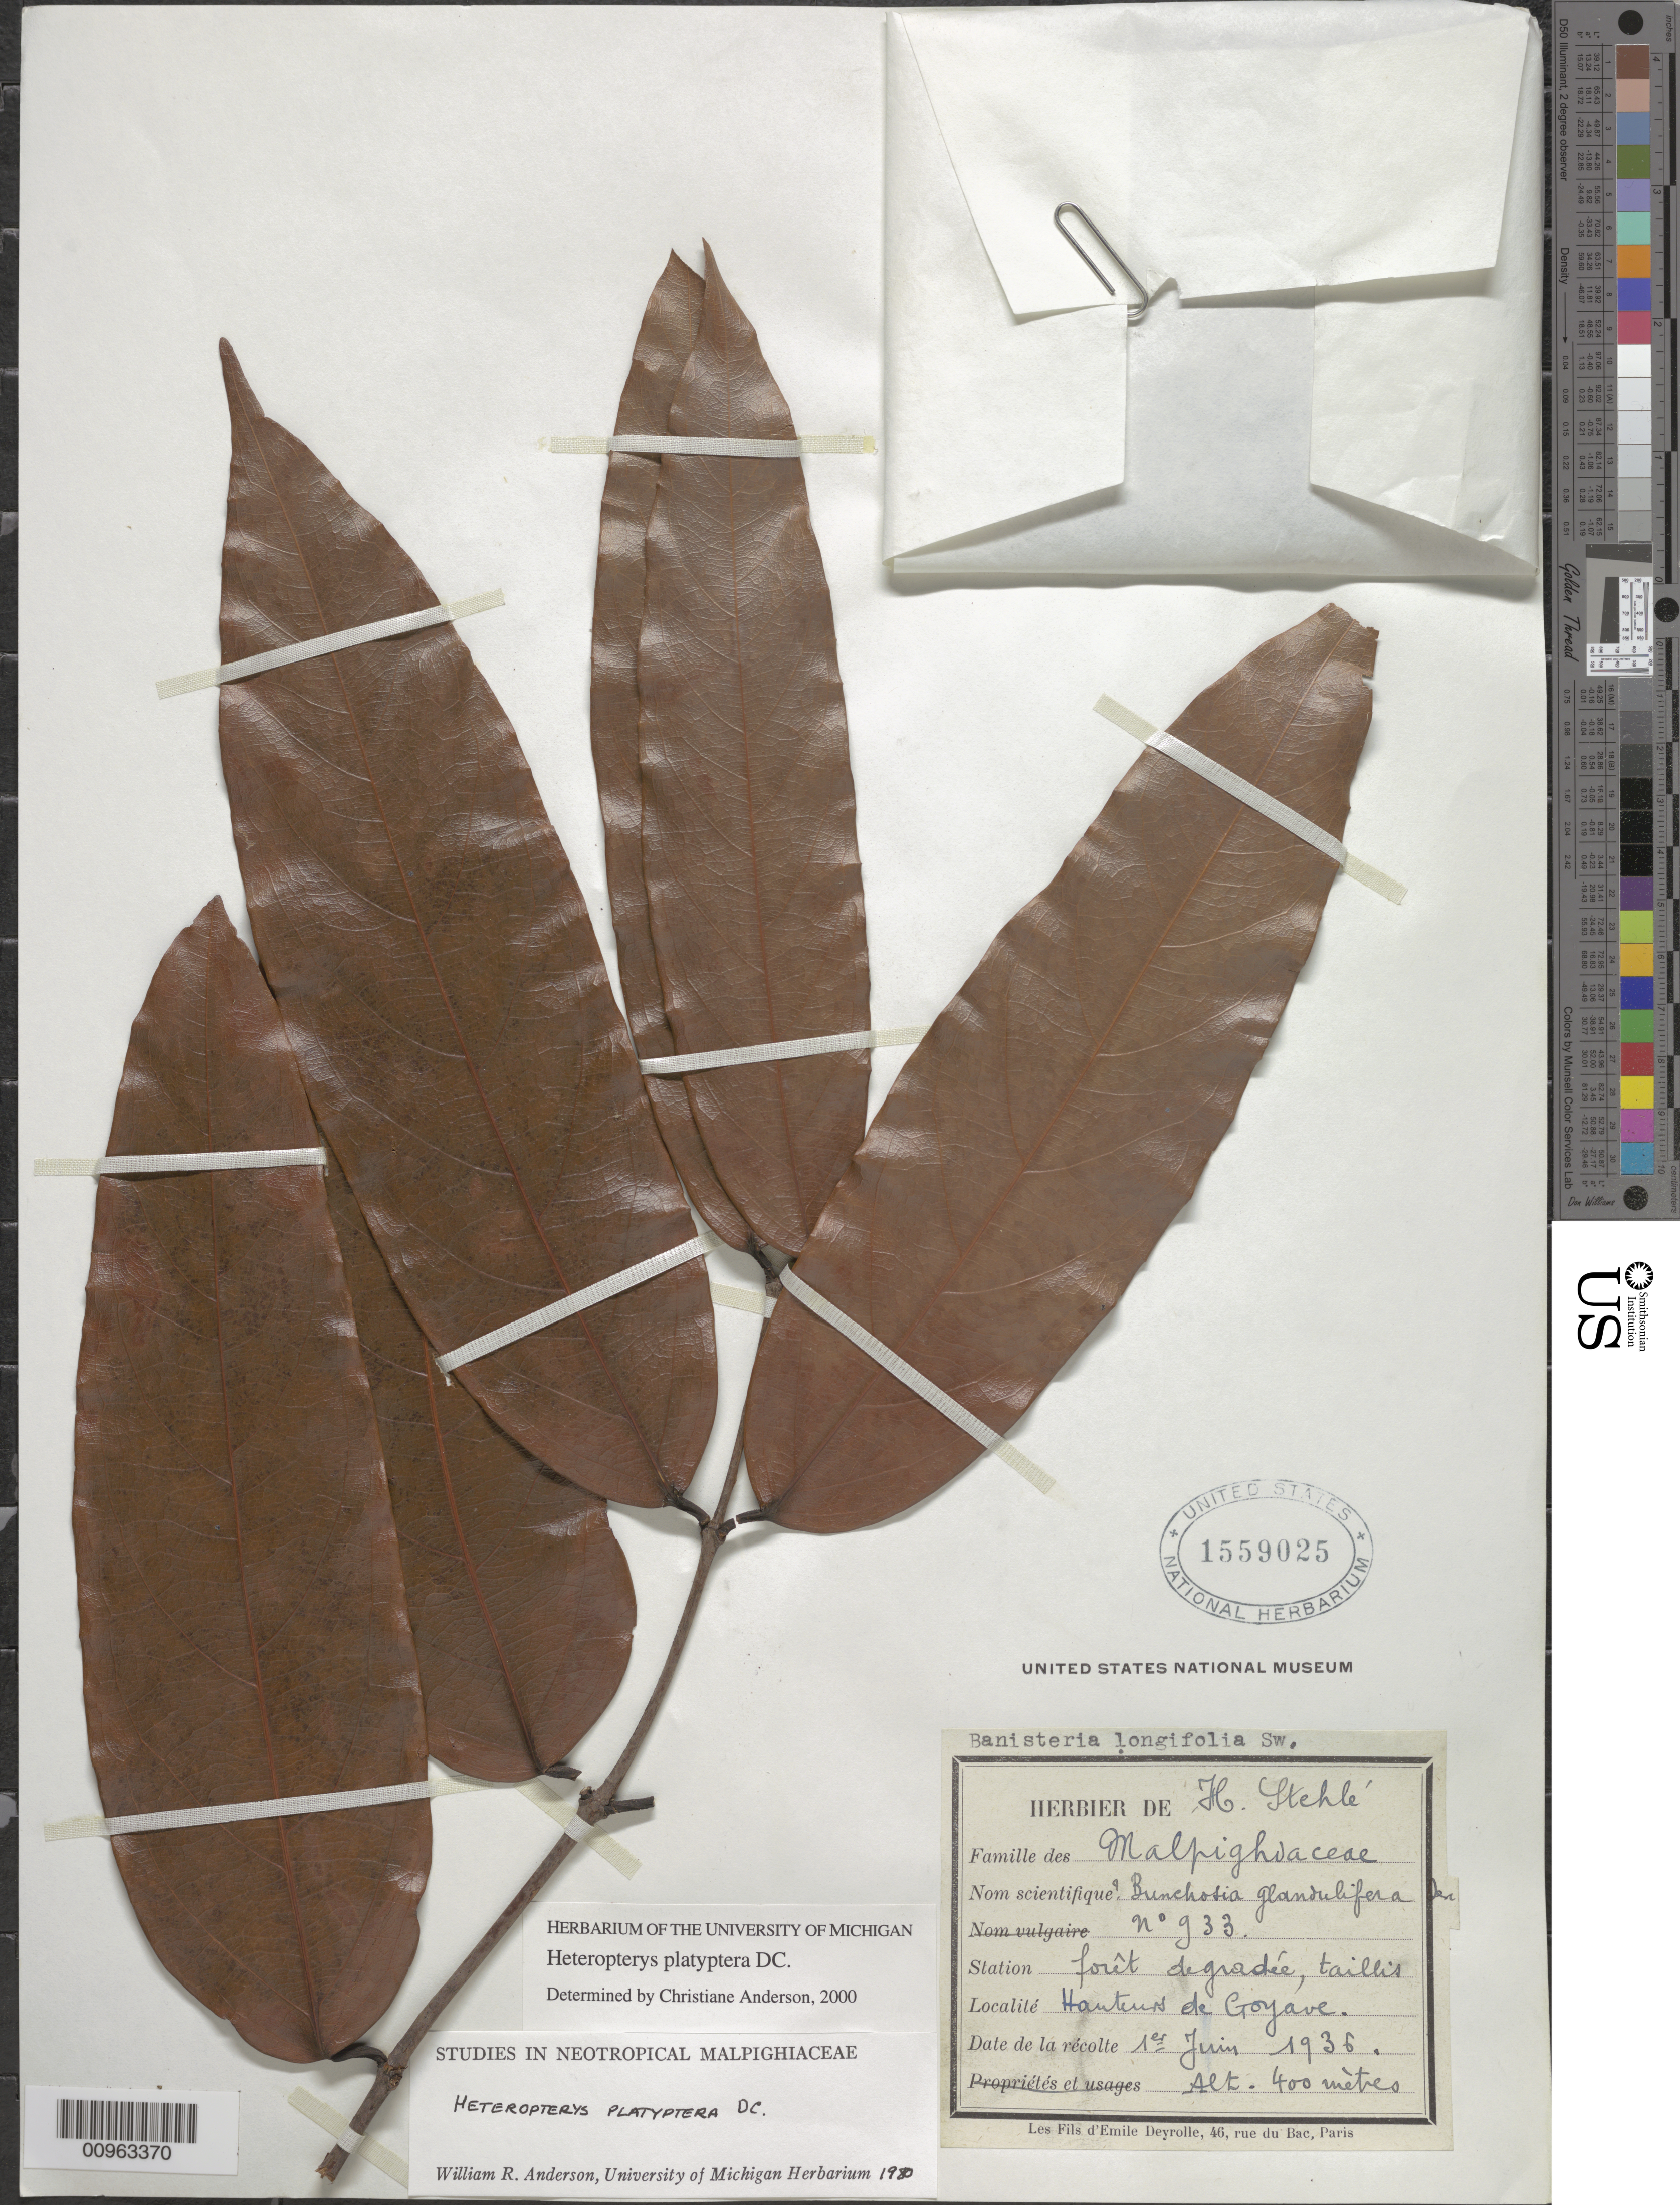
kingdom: Plantae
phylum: Tracheophyta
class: Magnoliopsida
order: Malpighiales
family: Malpighiaceae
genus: Heteropterys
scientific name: Heteropterys platyptera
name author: DC.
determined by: Anderson, C.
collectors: H. Stehlé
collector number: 933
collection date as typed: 01 Jun 1935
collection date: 1935-06-01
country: Martinique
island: Martinique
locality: Hauteur de Goyave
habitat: Fôret degradée, taillis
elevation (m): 400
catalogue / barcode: US 1559025